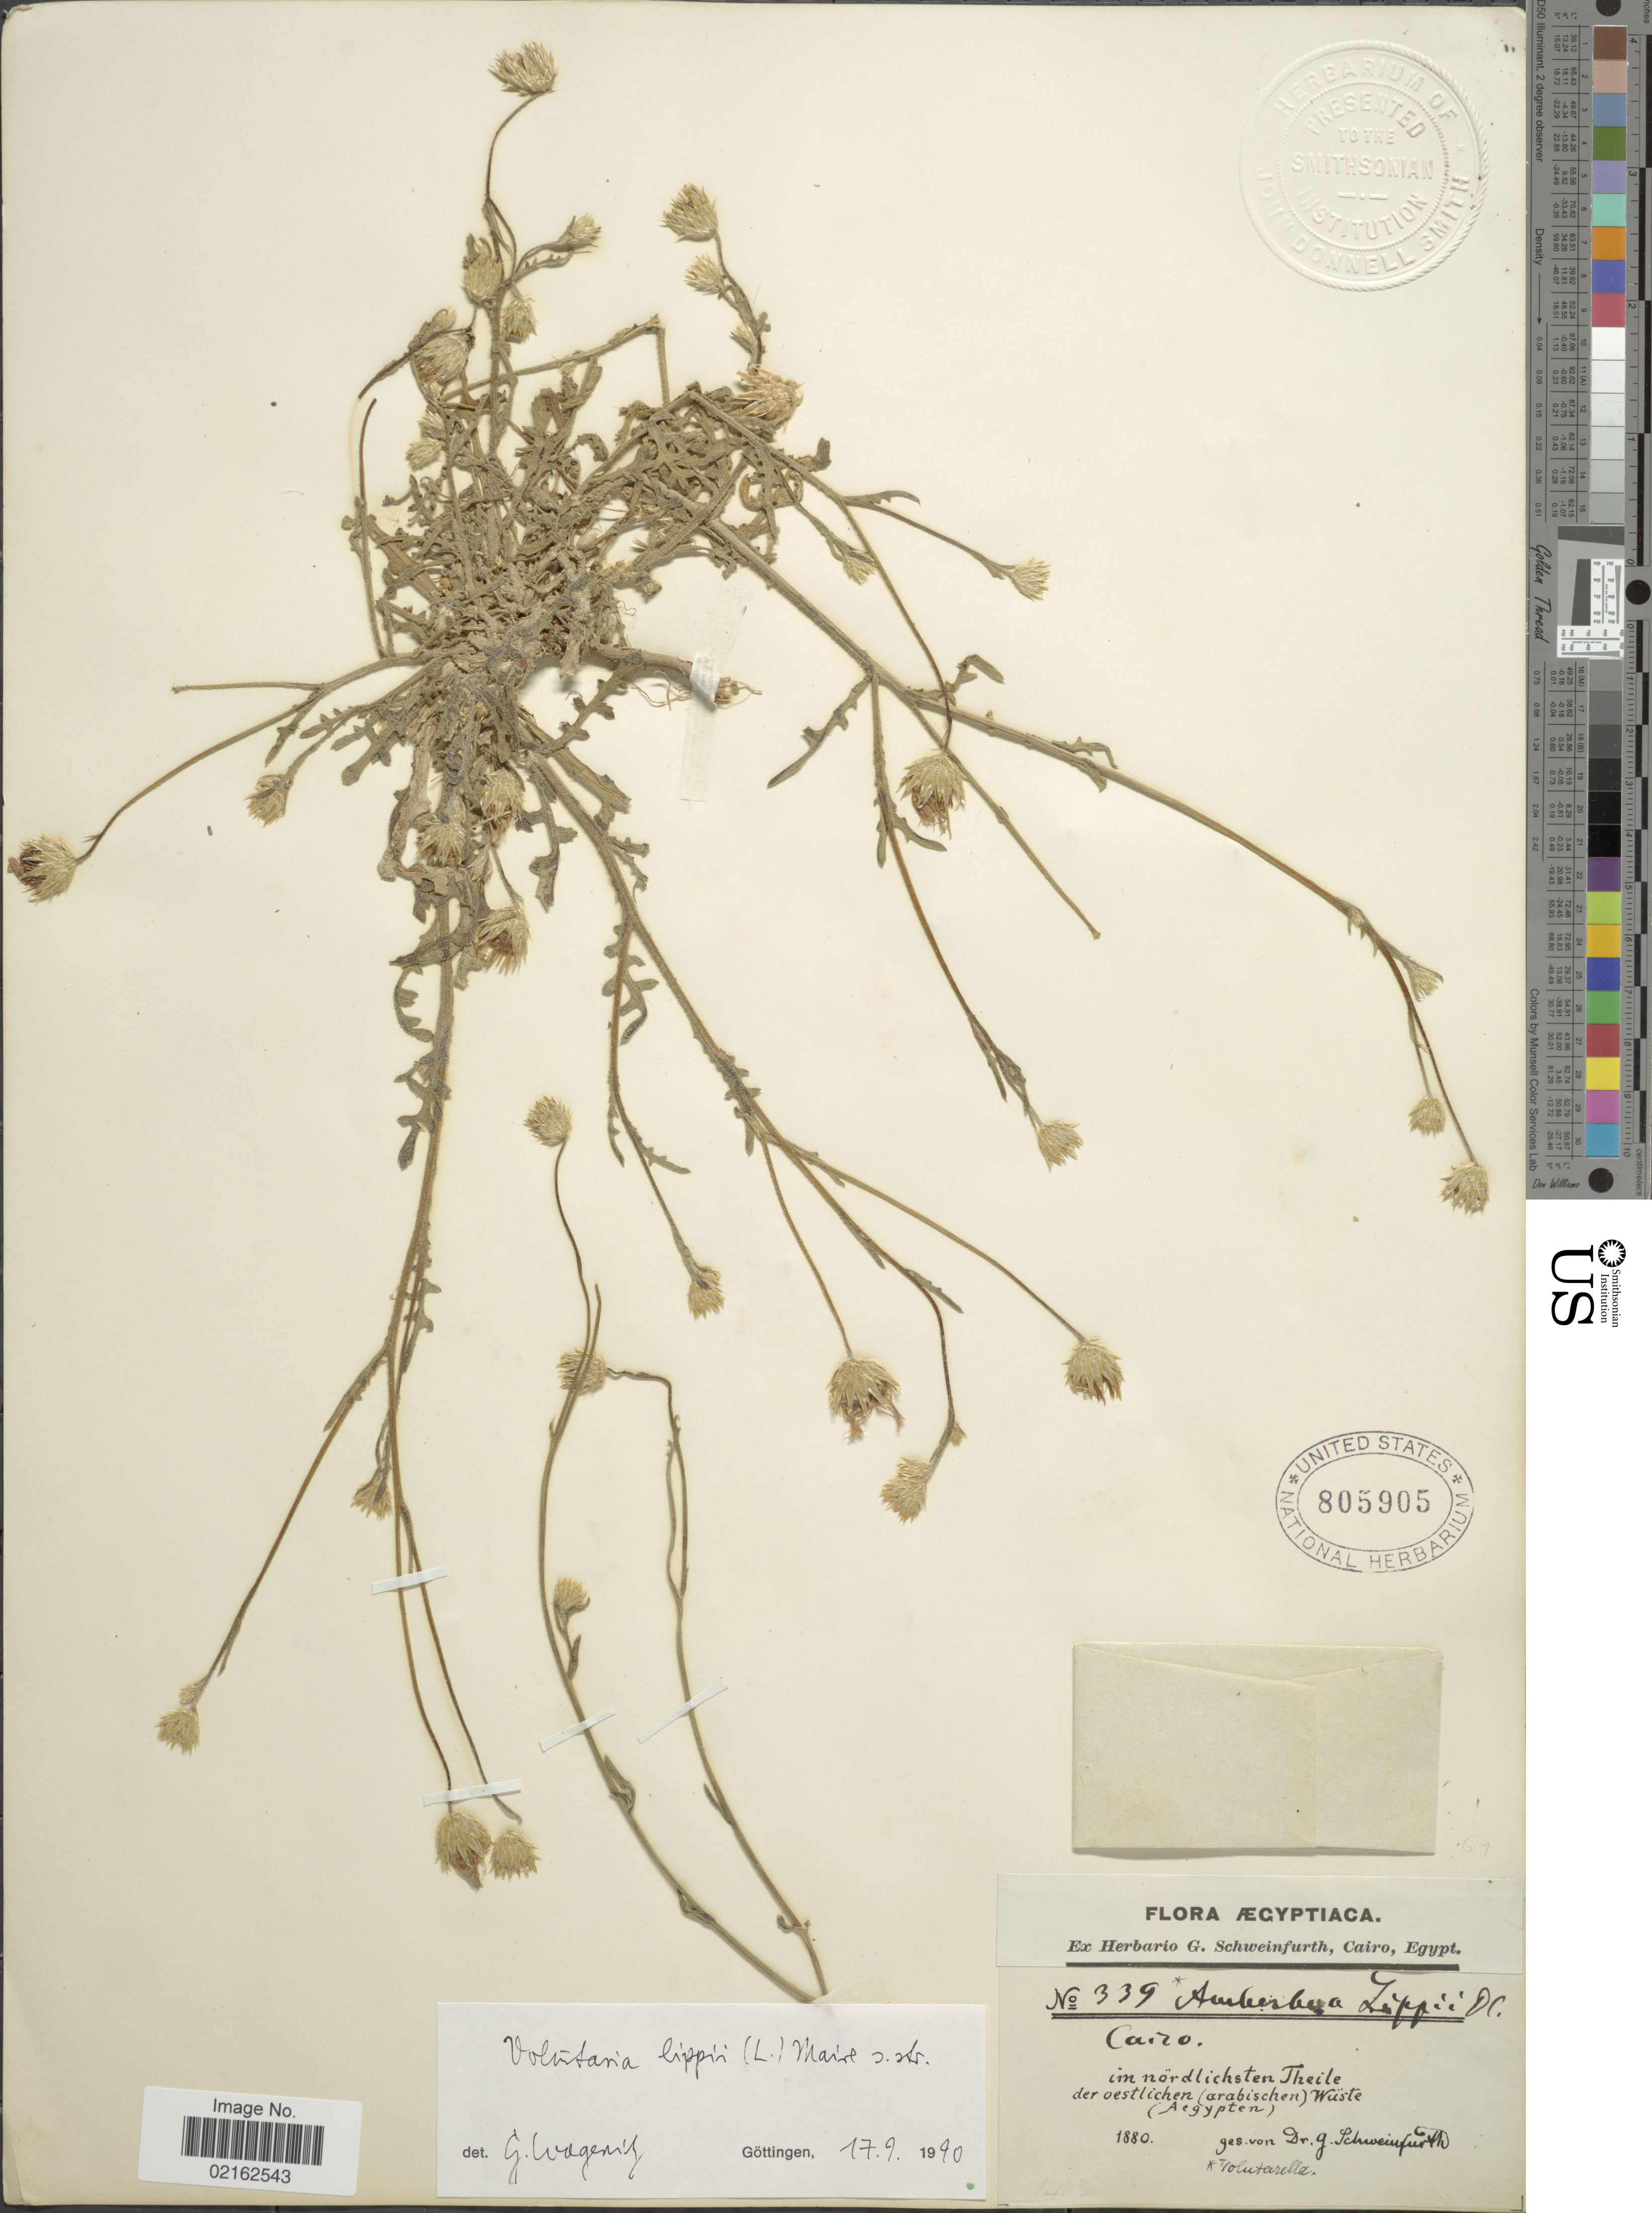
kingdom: Plantae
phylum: Tracheophyta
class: Magnoliopsida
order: Asterales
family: Asteraceae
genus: Volutaria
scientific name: Volutaria lippii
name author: (L.) Maire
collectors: G. A. Schweinfurth (herbarium)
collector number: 339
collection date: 1880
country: Egypt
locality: Cairo, Im nordlichsten Theile, der oestlichen (arabischen) Wuste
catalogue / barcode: US 805905